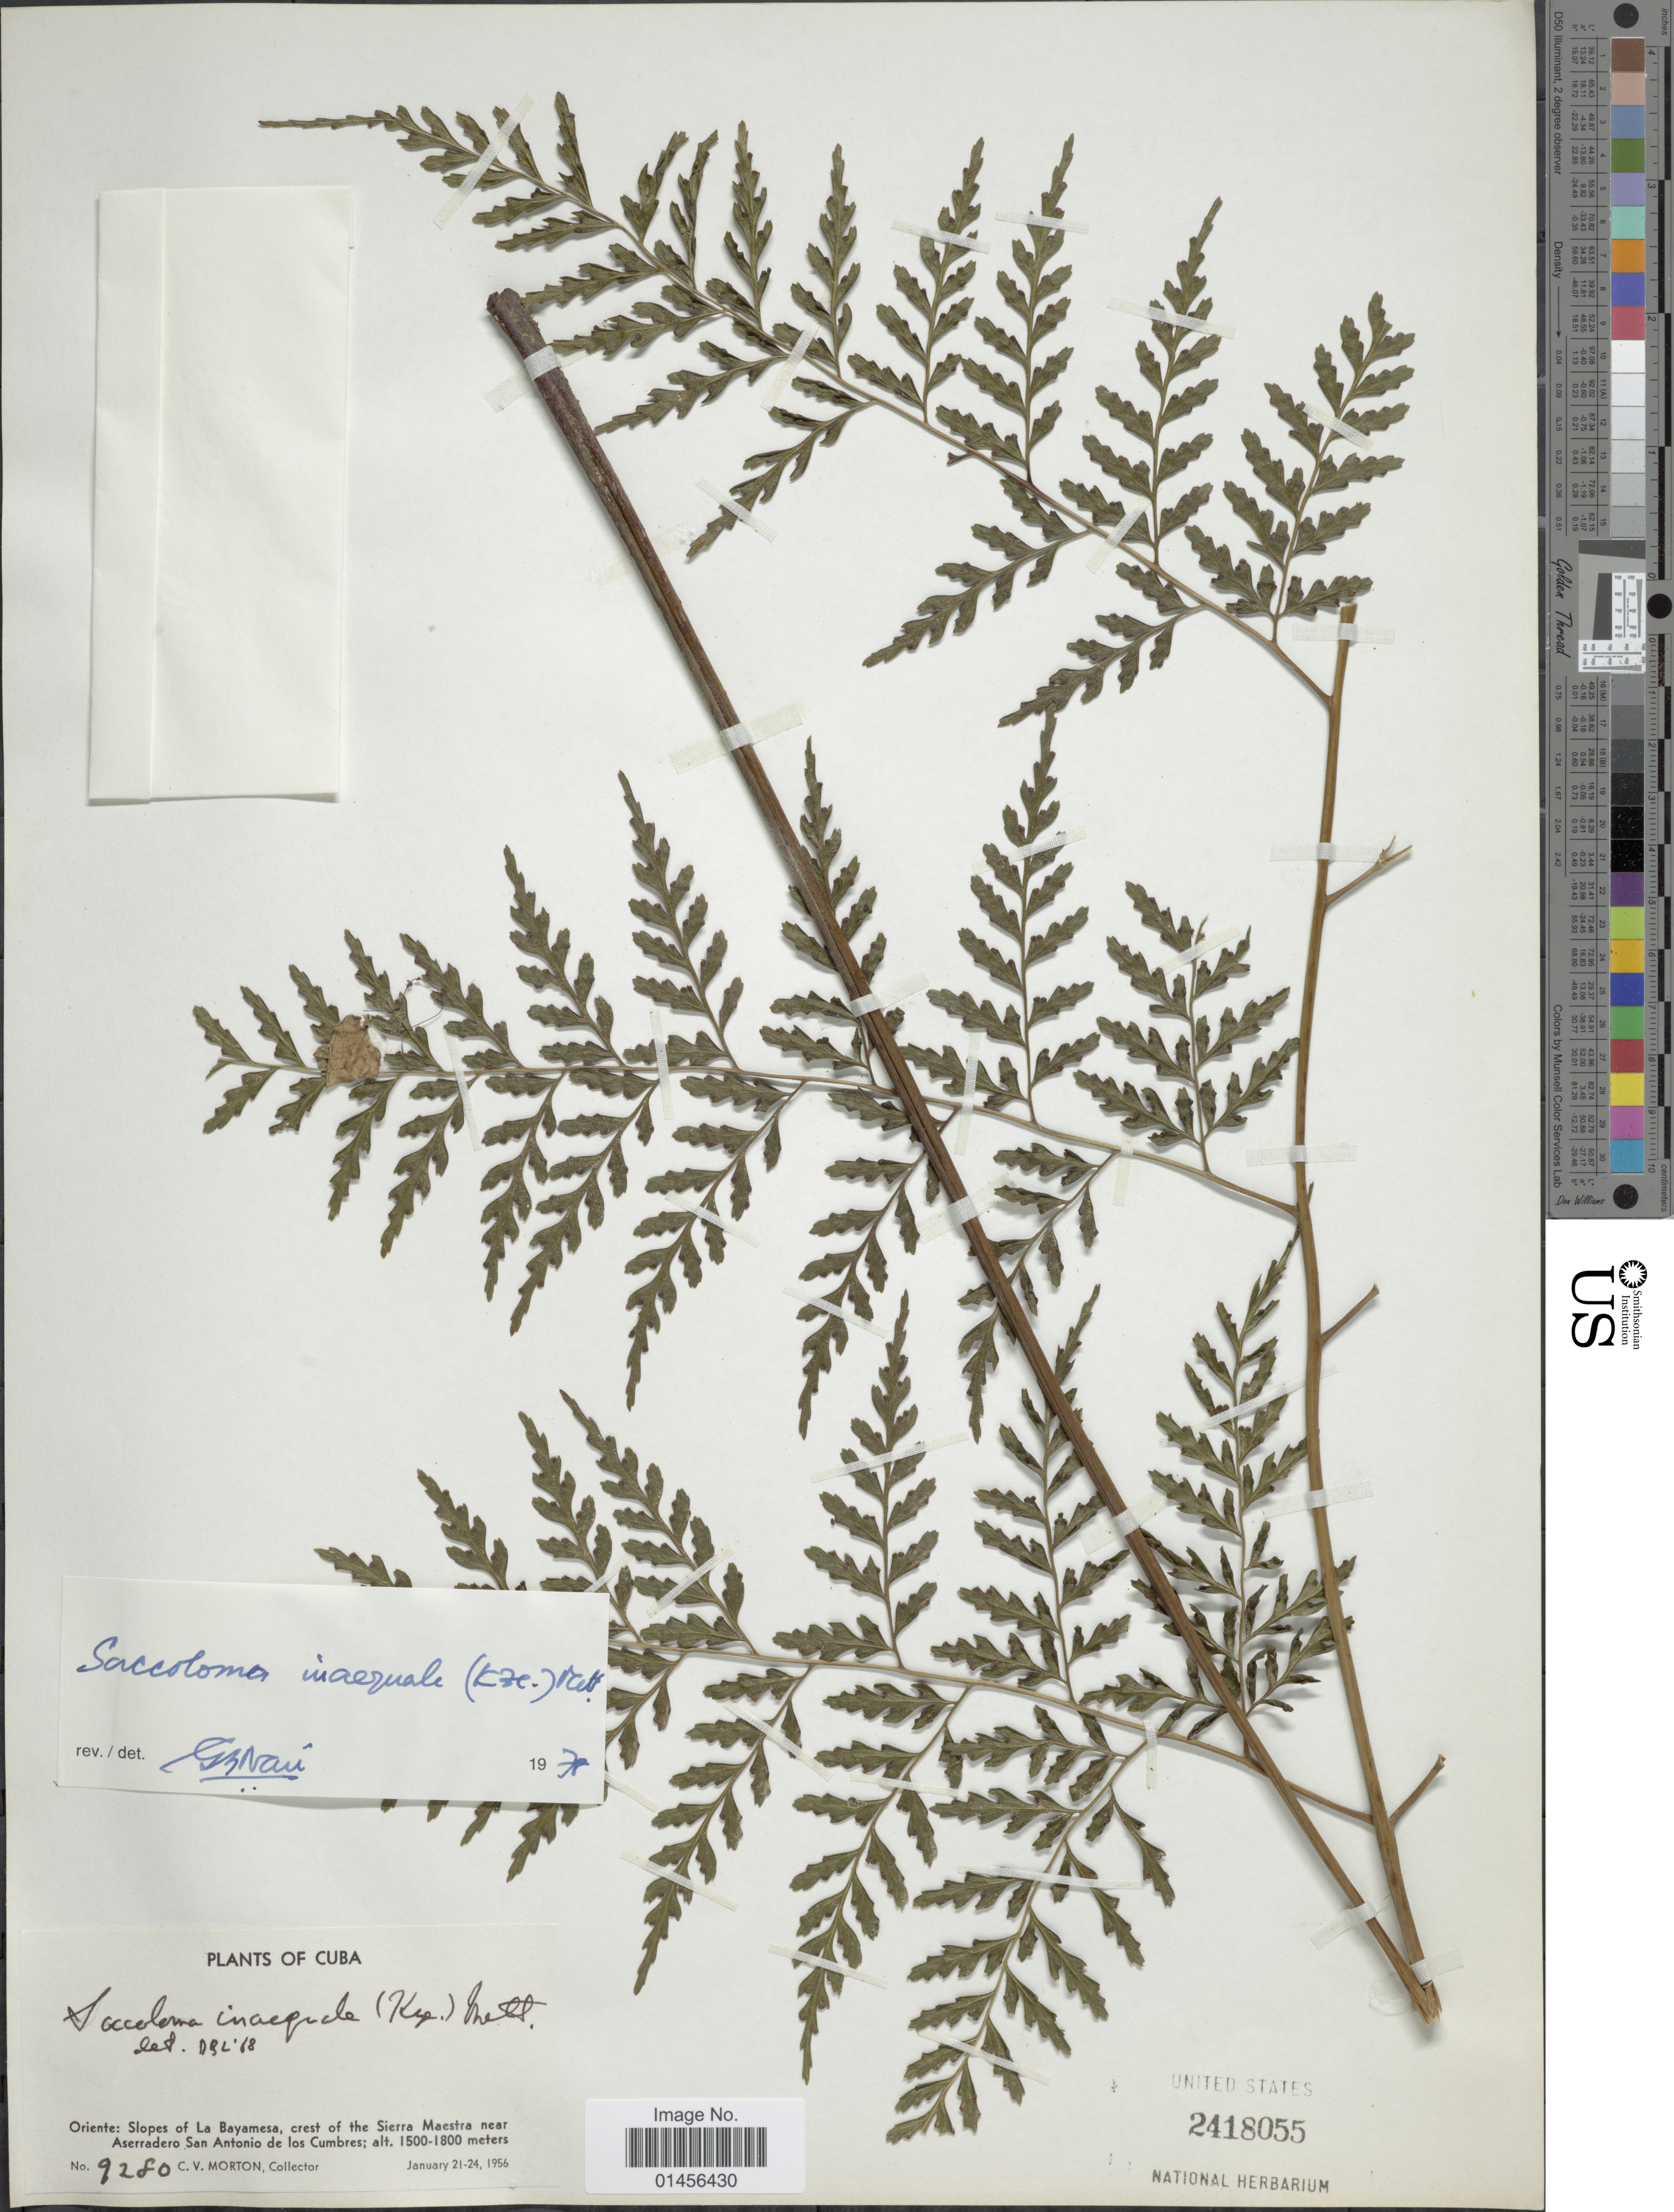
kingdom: Plantae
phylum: Tracheophyta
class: Polypodiopsida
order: Polypodiales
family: Saccolomataceae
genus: Saccoloma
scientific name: Saccoloma inaequale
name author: (Kunze) Mett.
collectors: C. V. Morton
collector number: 9280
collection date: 1956-01-21/1956-01-24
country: Cuba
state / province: Oriente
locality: Slopes of La Bayamesa, crest of the SIerra Maestra near Aserradero San Antonio de los Cumbres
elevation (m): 1500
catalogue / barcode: US 2418055